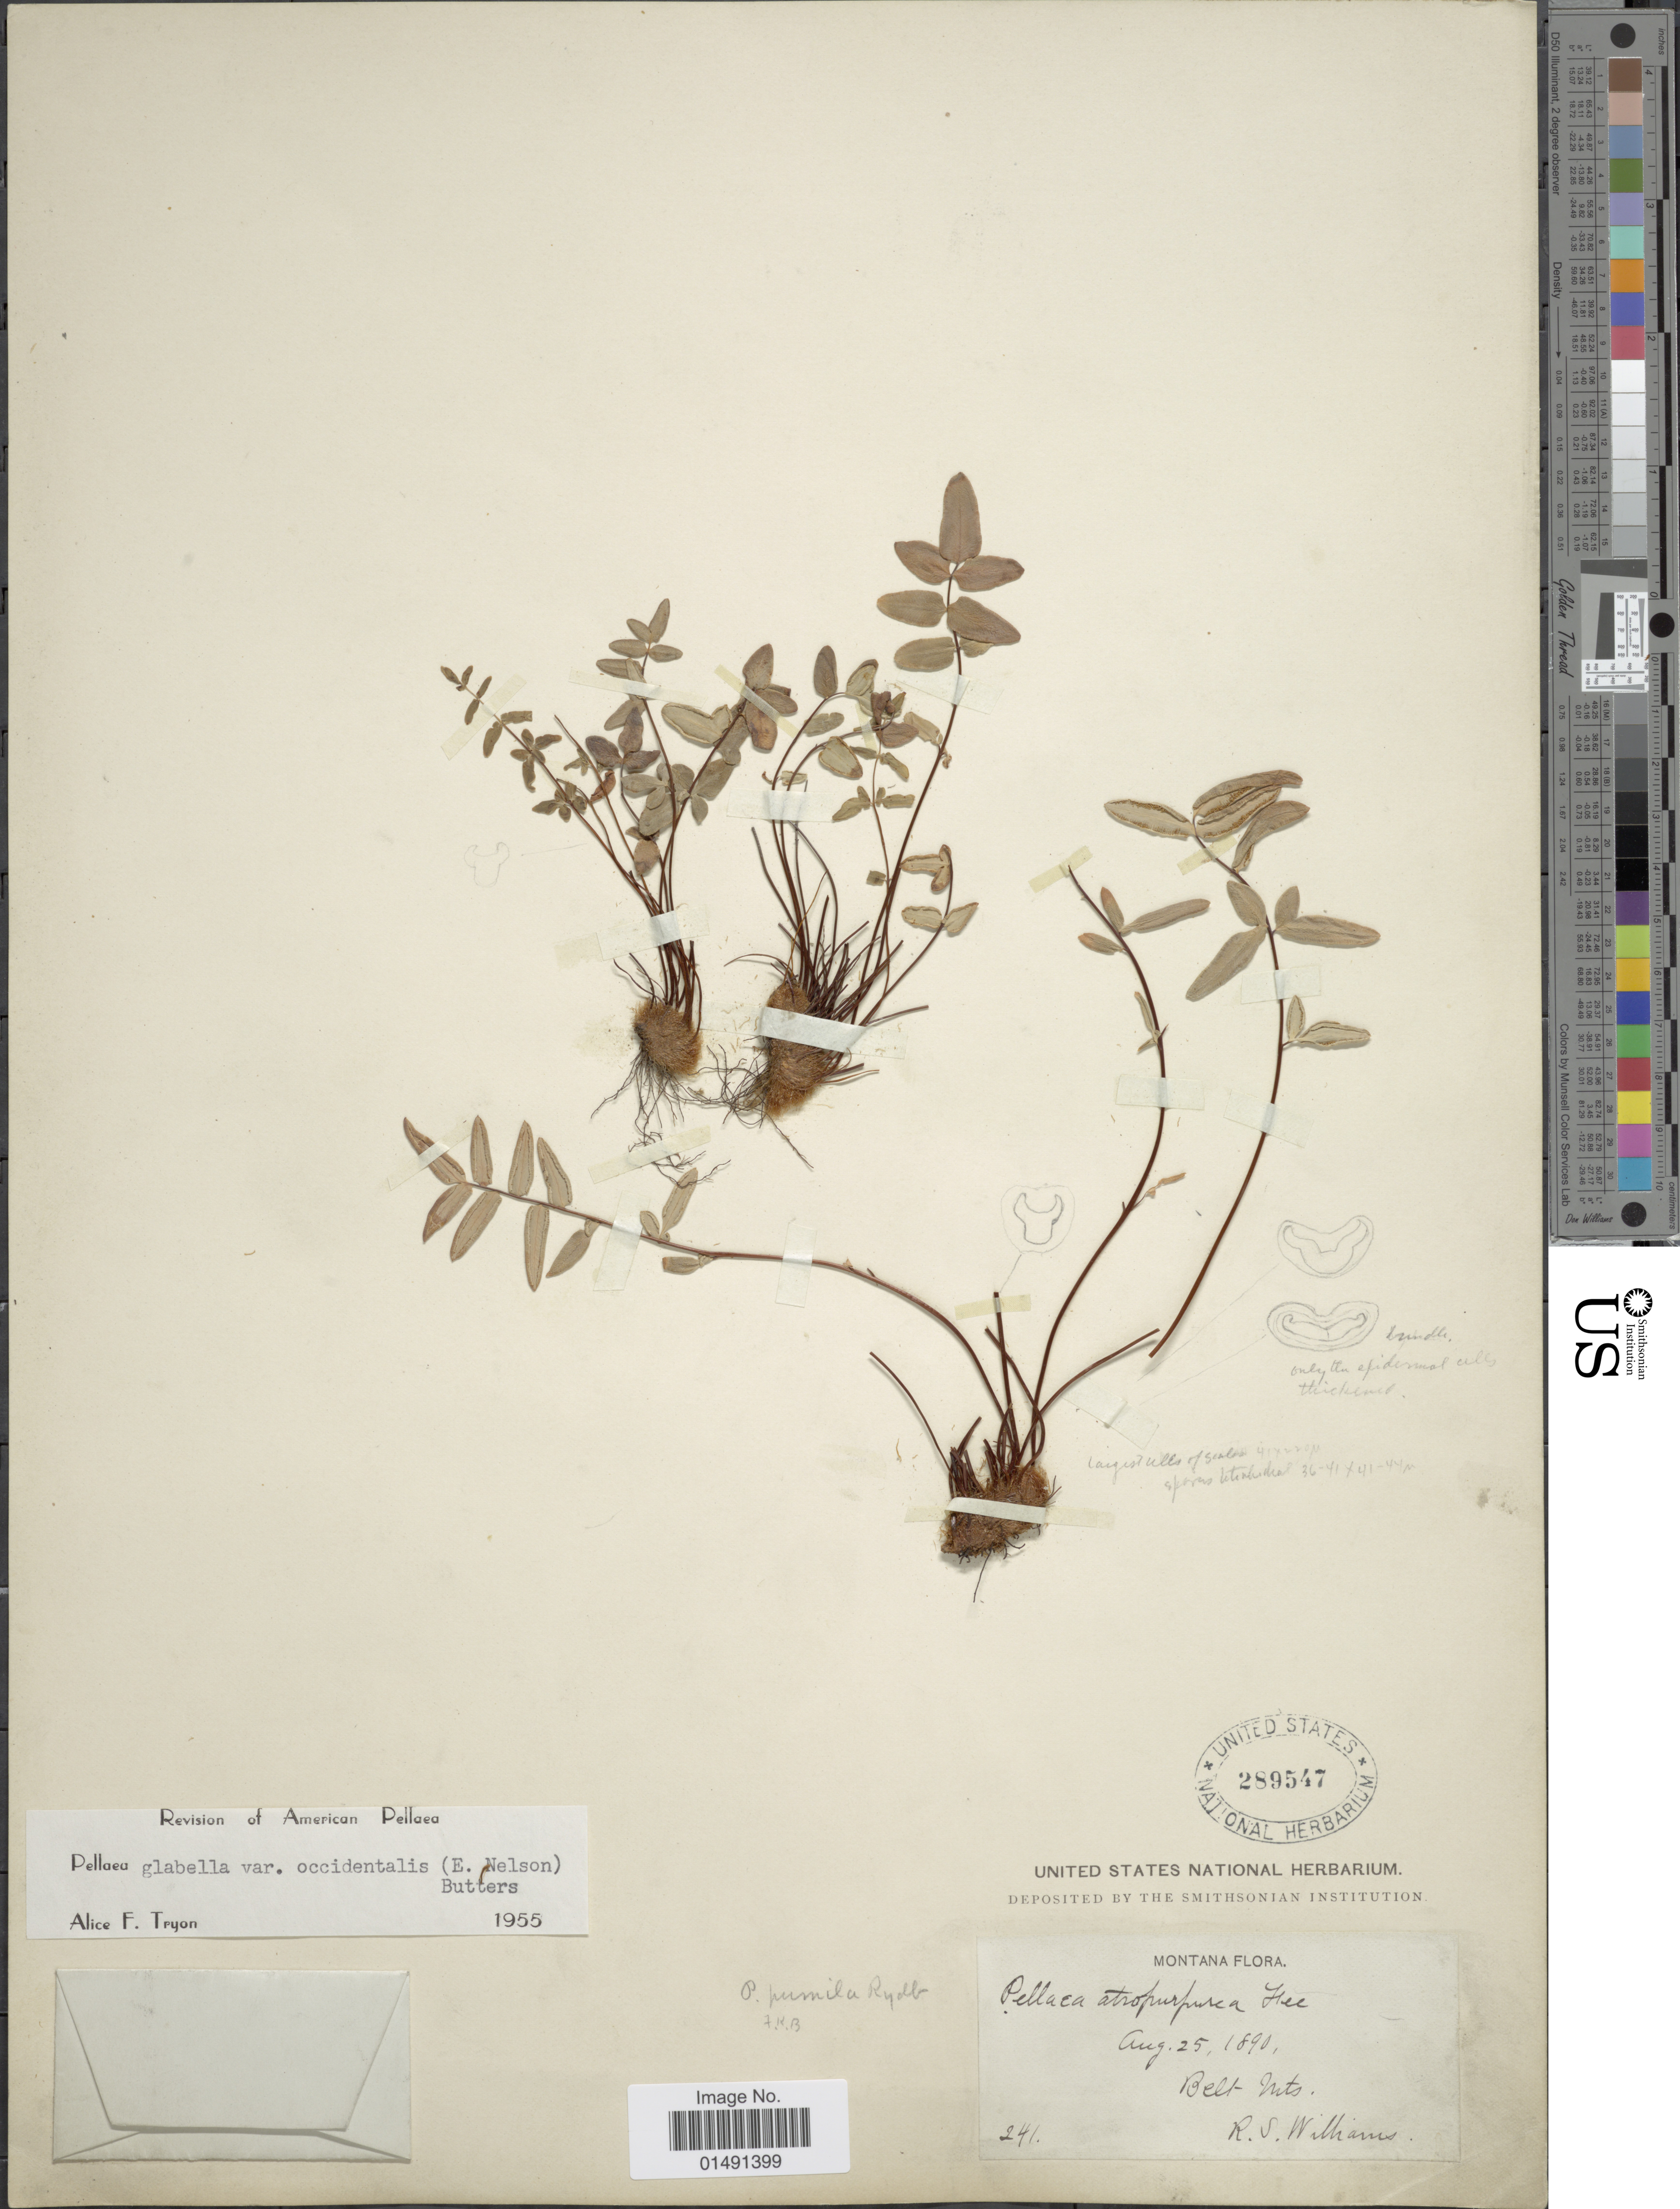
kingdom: Plantae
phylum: Tracheophyta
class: Polypodiopsida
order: Polypodiales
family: Pteridaceae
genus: Pellaea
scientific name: Pellaea glabella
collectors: R. S. Williams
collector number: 241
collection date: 1890-08-25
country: United States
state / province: Montana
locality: Belt Mts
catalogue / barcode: US 289547